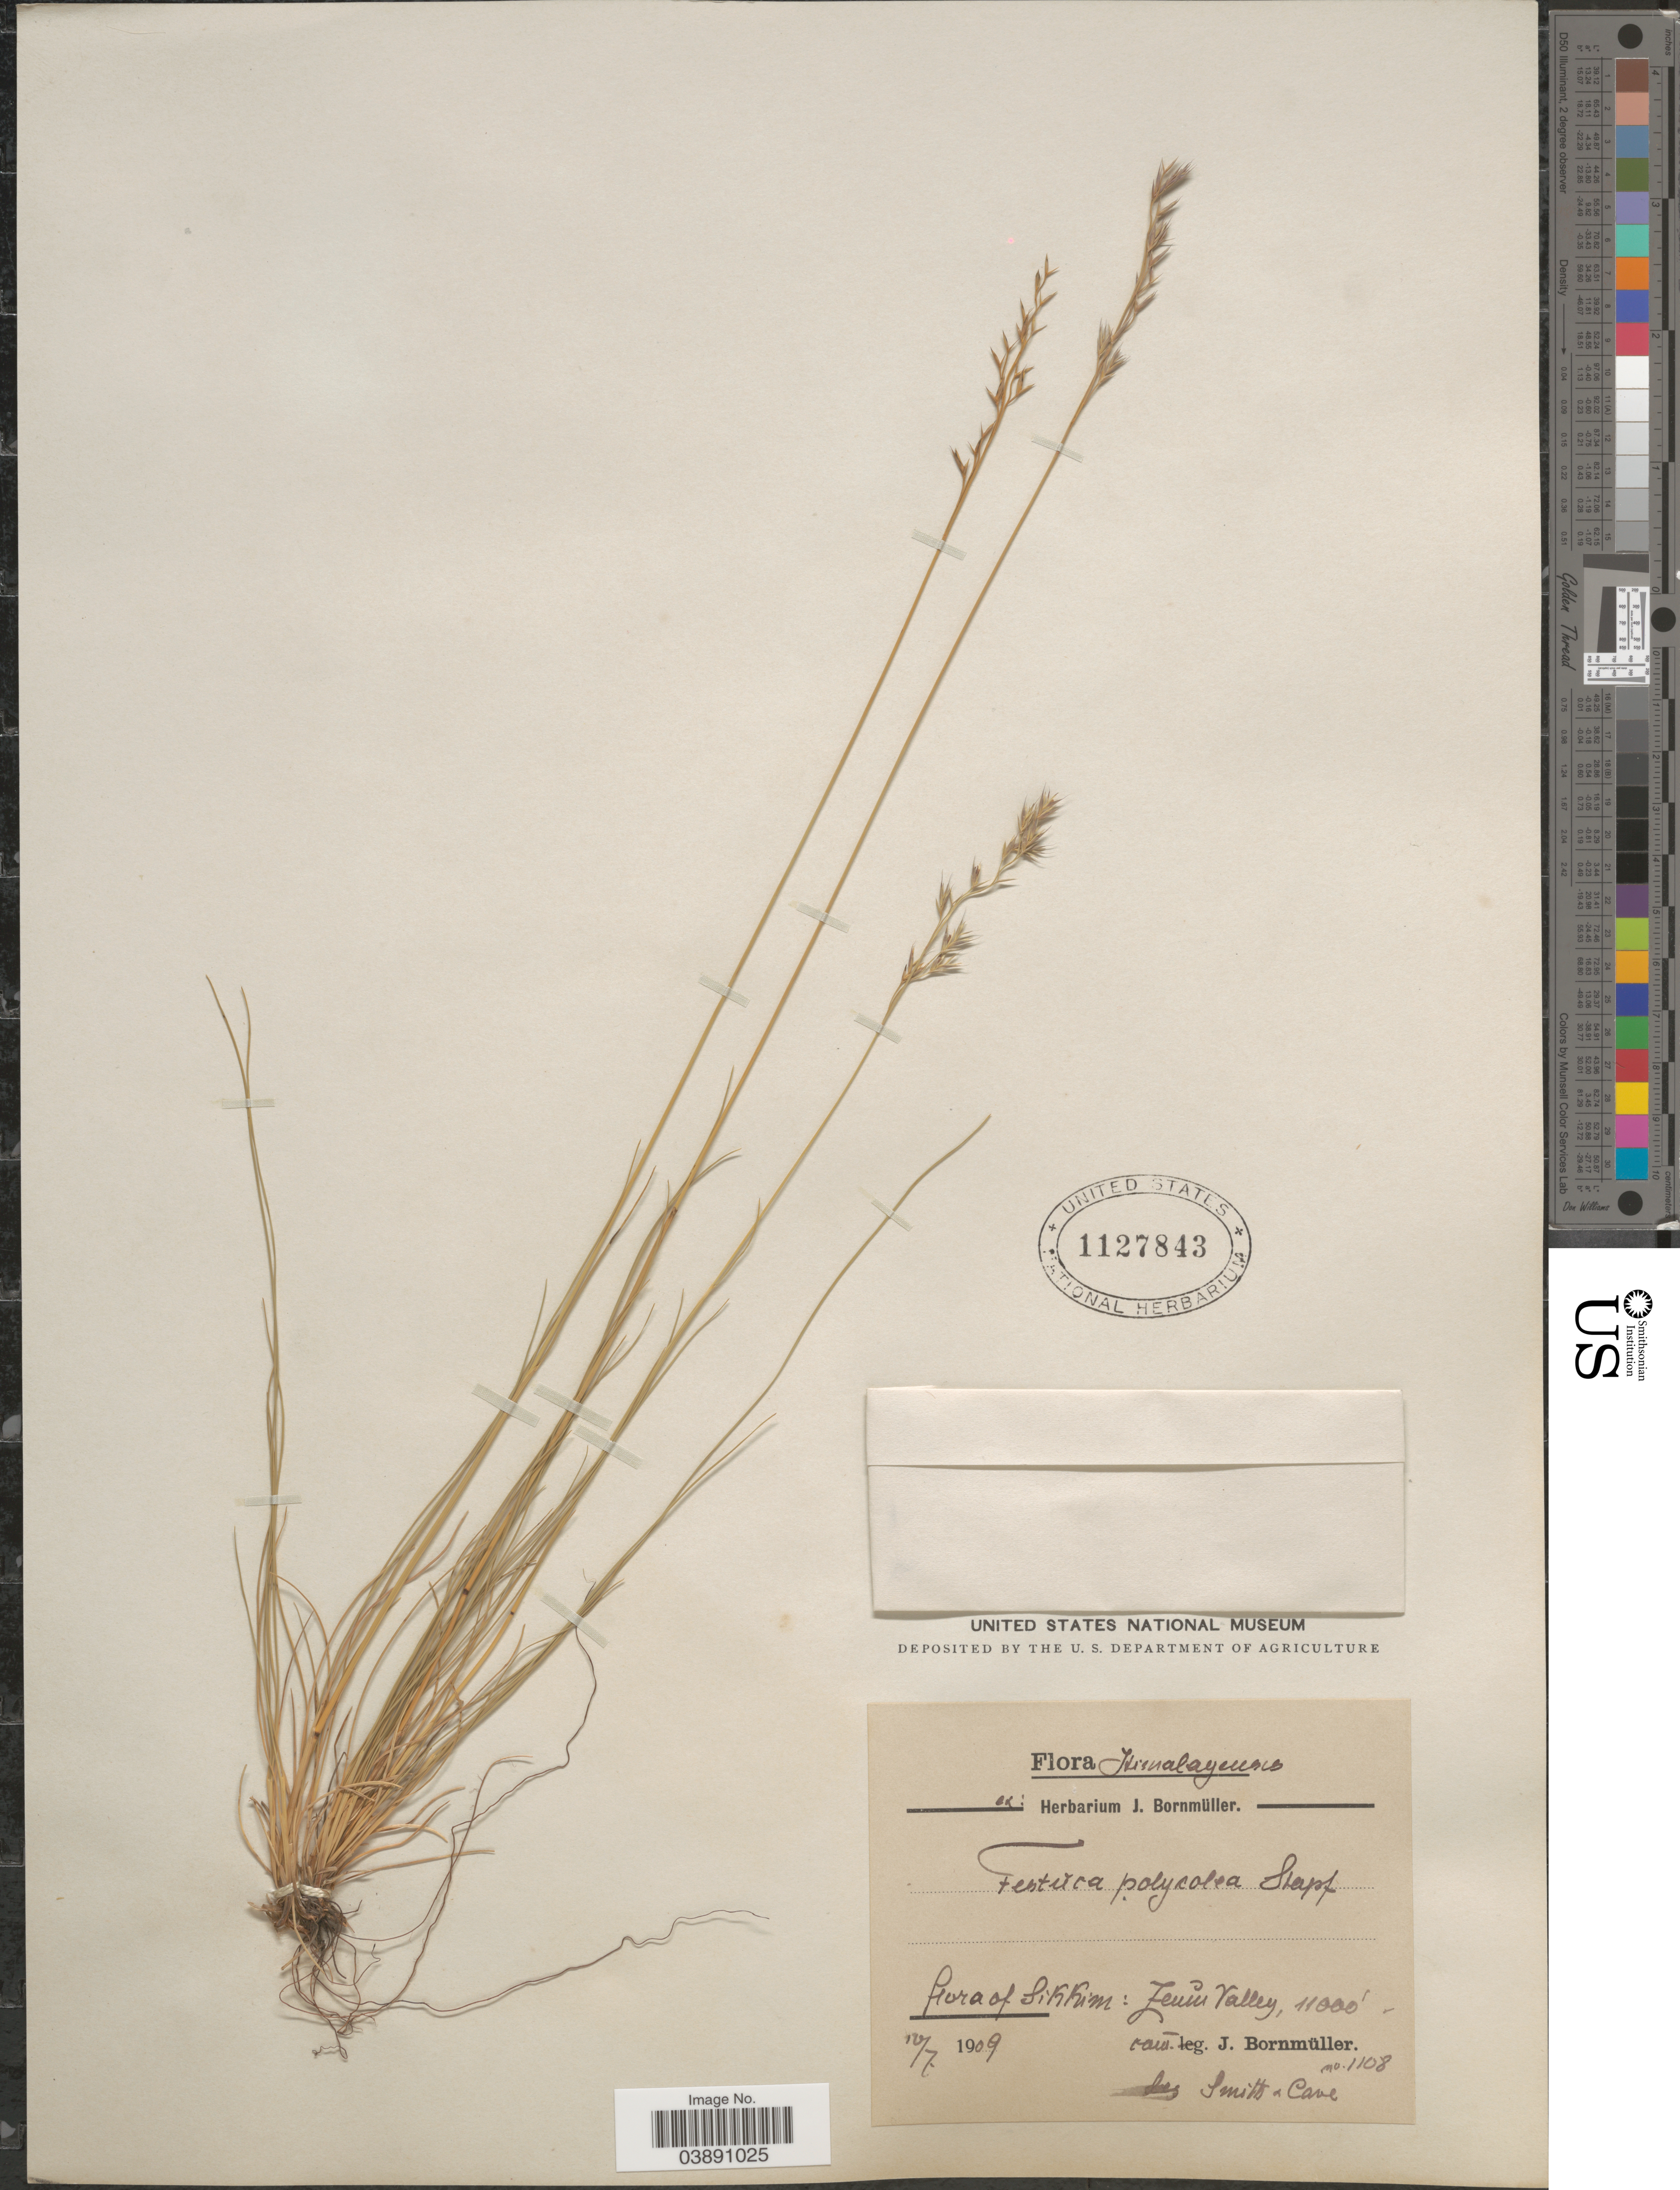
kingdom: Plantae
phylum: Tracheophyta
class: Liliopsida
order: Poales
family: Poaceae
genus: Festuca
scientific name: Festuca polycolea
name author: Stapf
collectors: -- Smith & Cave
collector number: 1108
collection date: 1909-07-10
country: India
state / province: Sikkim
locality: Hisnalayensis. Sikkim: Zemu Valley.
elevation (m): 3353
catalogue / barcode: US 1127843